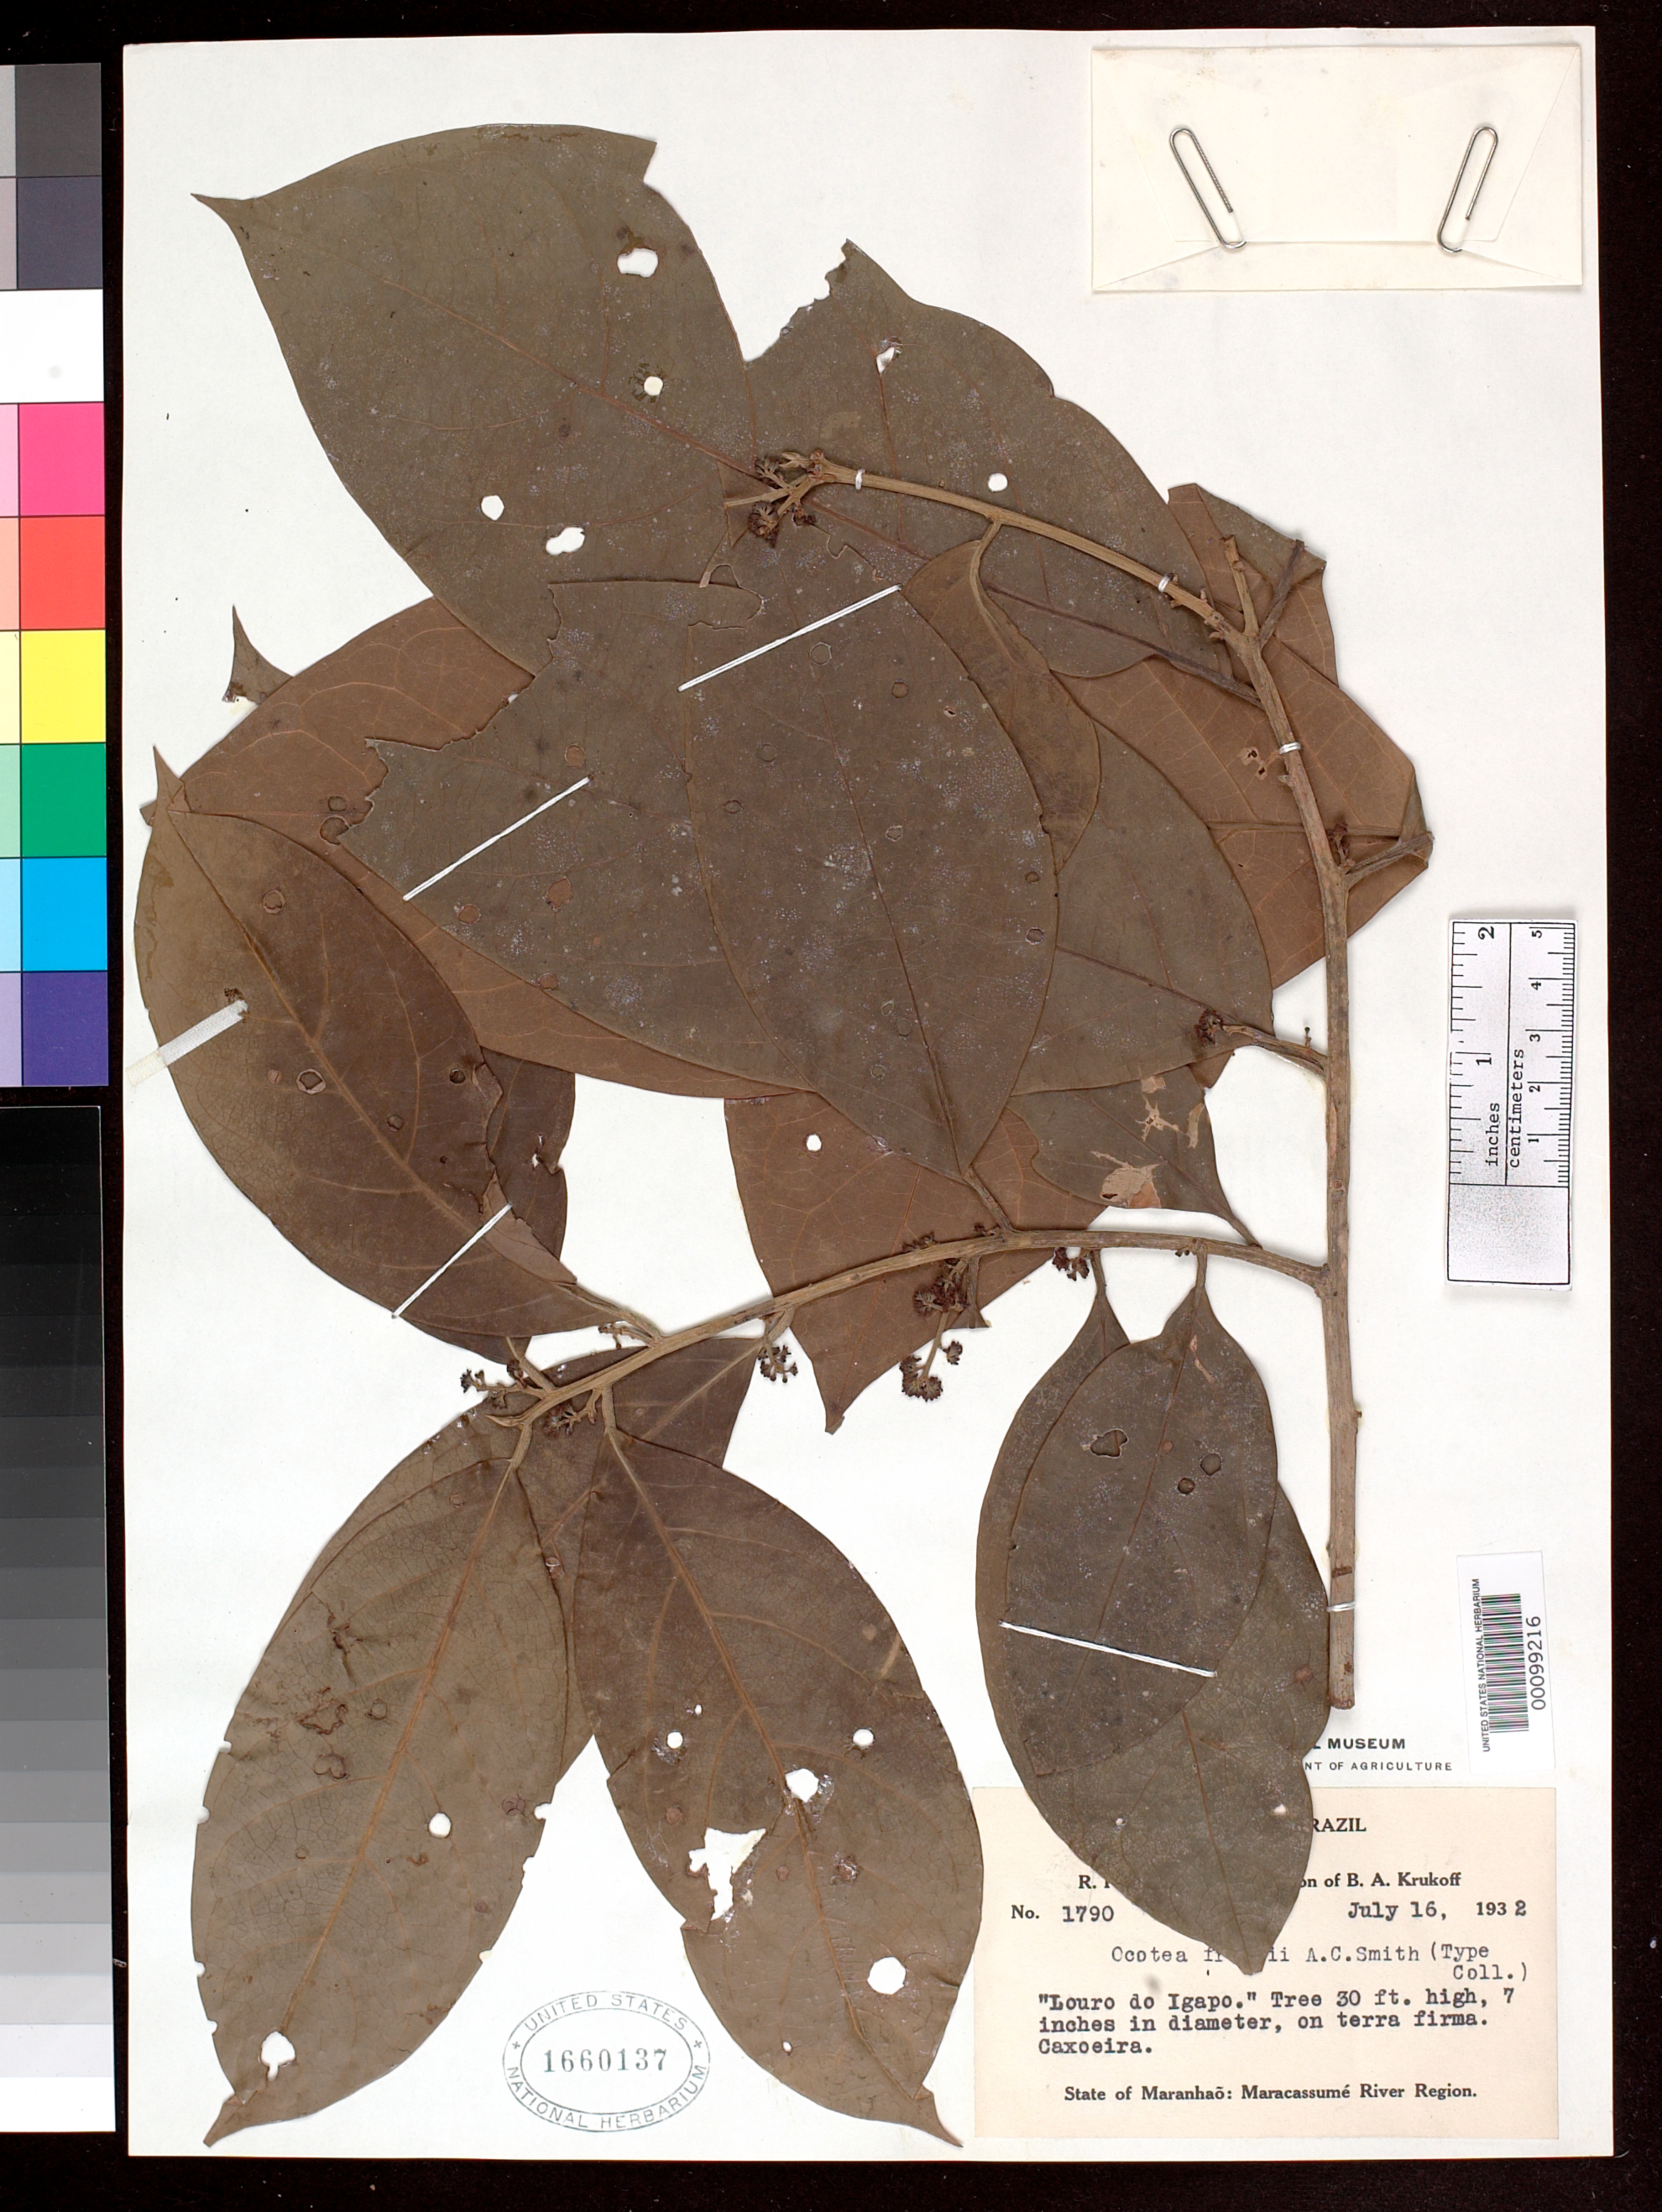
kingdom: Plantae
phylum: Tracheophyta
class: Magnoliopsida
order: Laurales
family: Lauraceae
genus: Ocotea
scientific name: Ocotea froesii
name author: A.C. Sm.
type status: Isotype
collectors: R. L. Fróes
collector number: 1790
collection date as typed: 16 Jul 1932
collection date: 1932-07-16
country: Brazil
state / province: Maranhão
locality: Caxoeira, Maracassume River Region.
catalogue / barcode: US 1660137